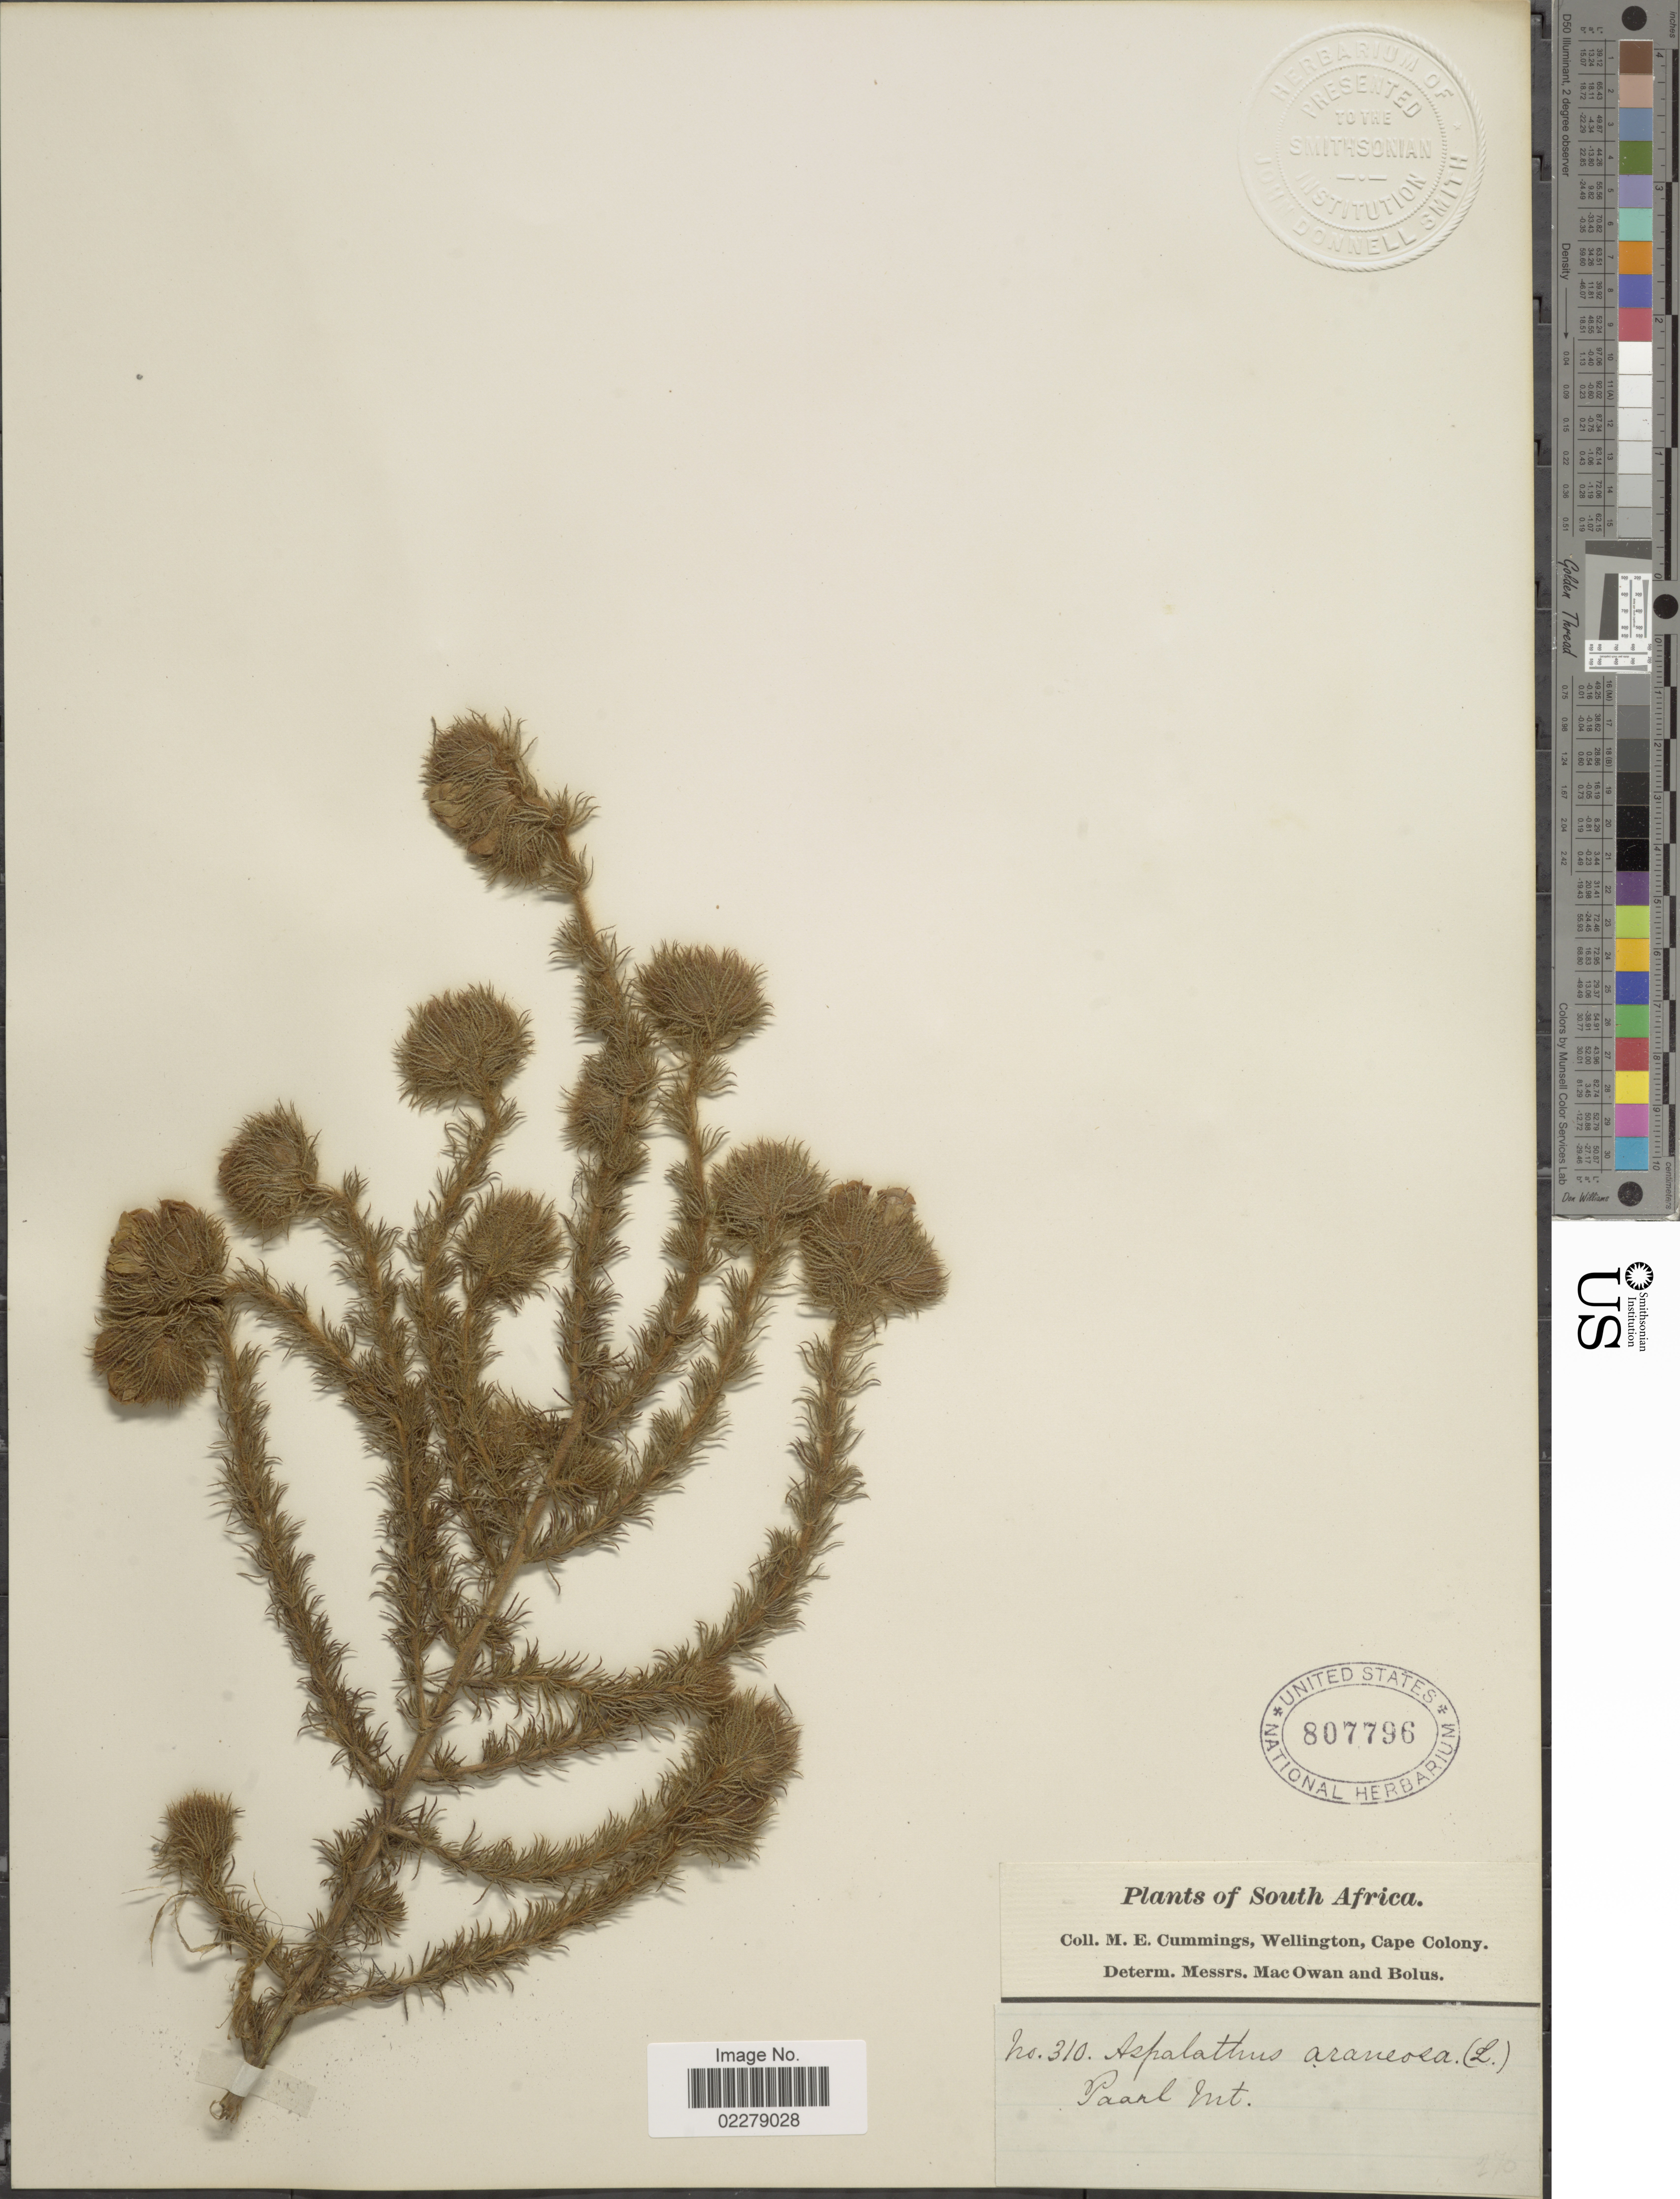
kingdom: Plantae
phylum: Tracheophyta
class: Magnoliopsida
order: Fabales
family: Fabaceae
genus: Aspalathus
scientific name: Aspalathus araneosa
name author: L.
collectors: M. E. Cummings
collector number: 310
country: South Africa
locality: Paarl Mt.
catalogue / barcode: US 807796